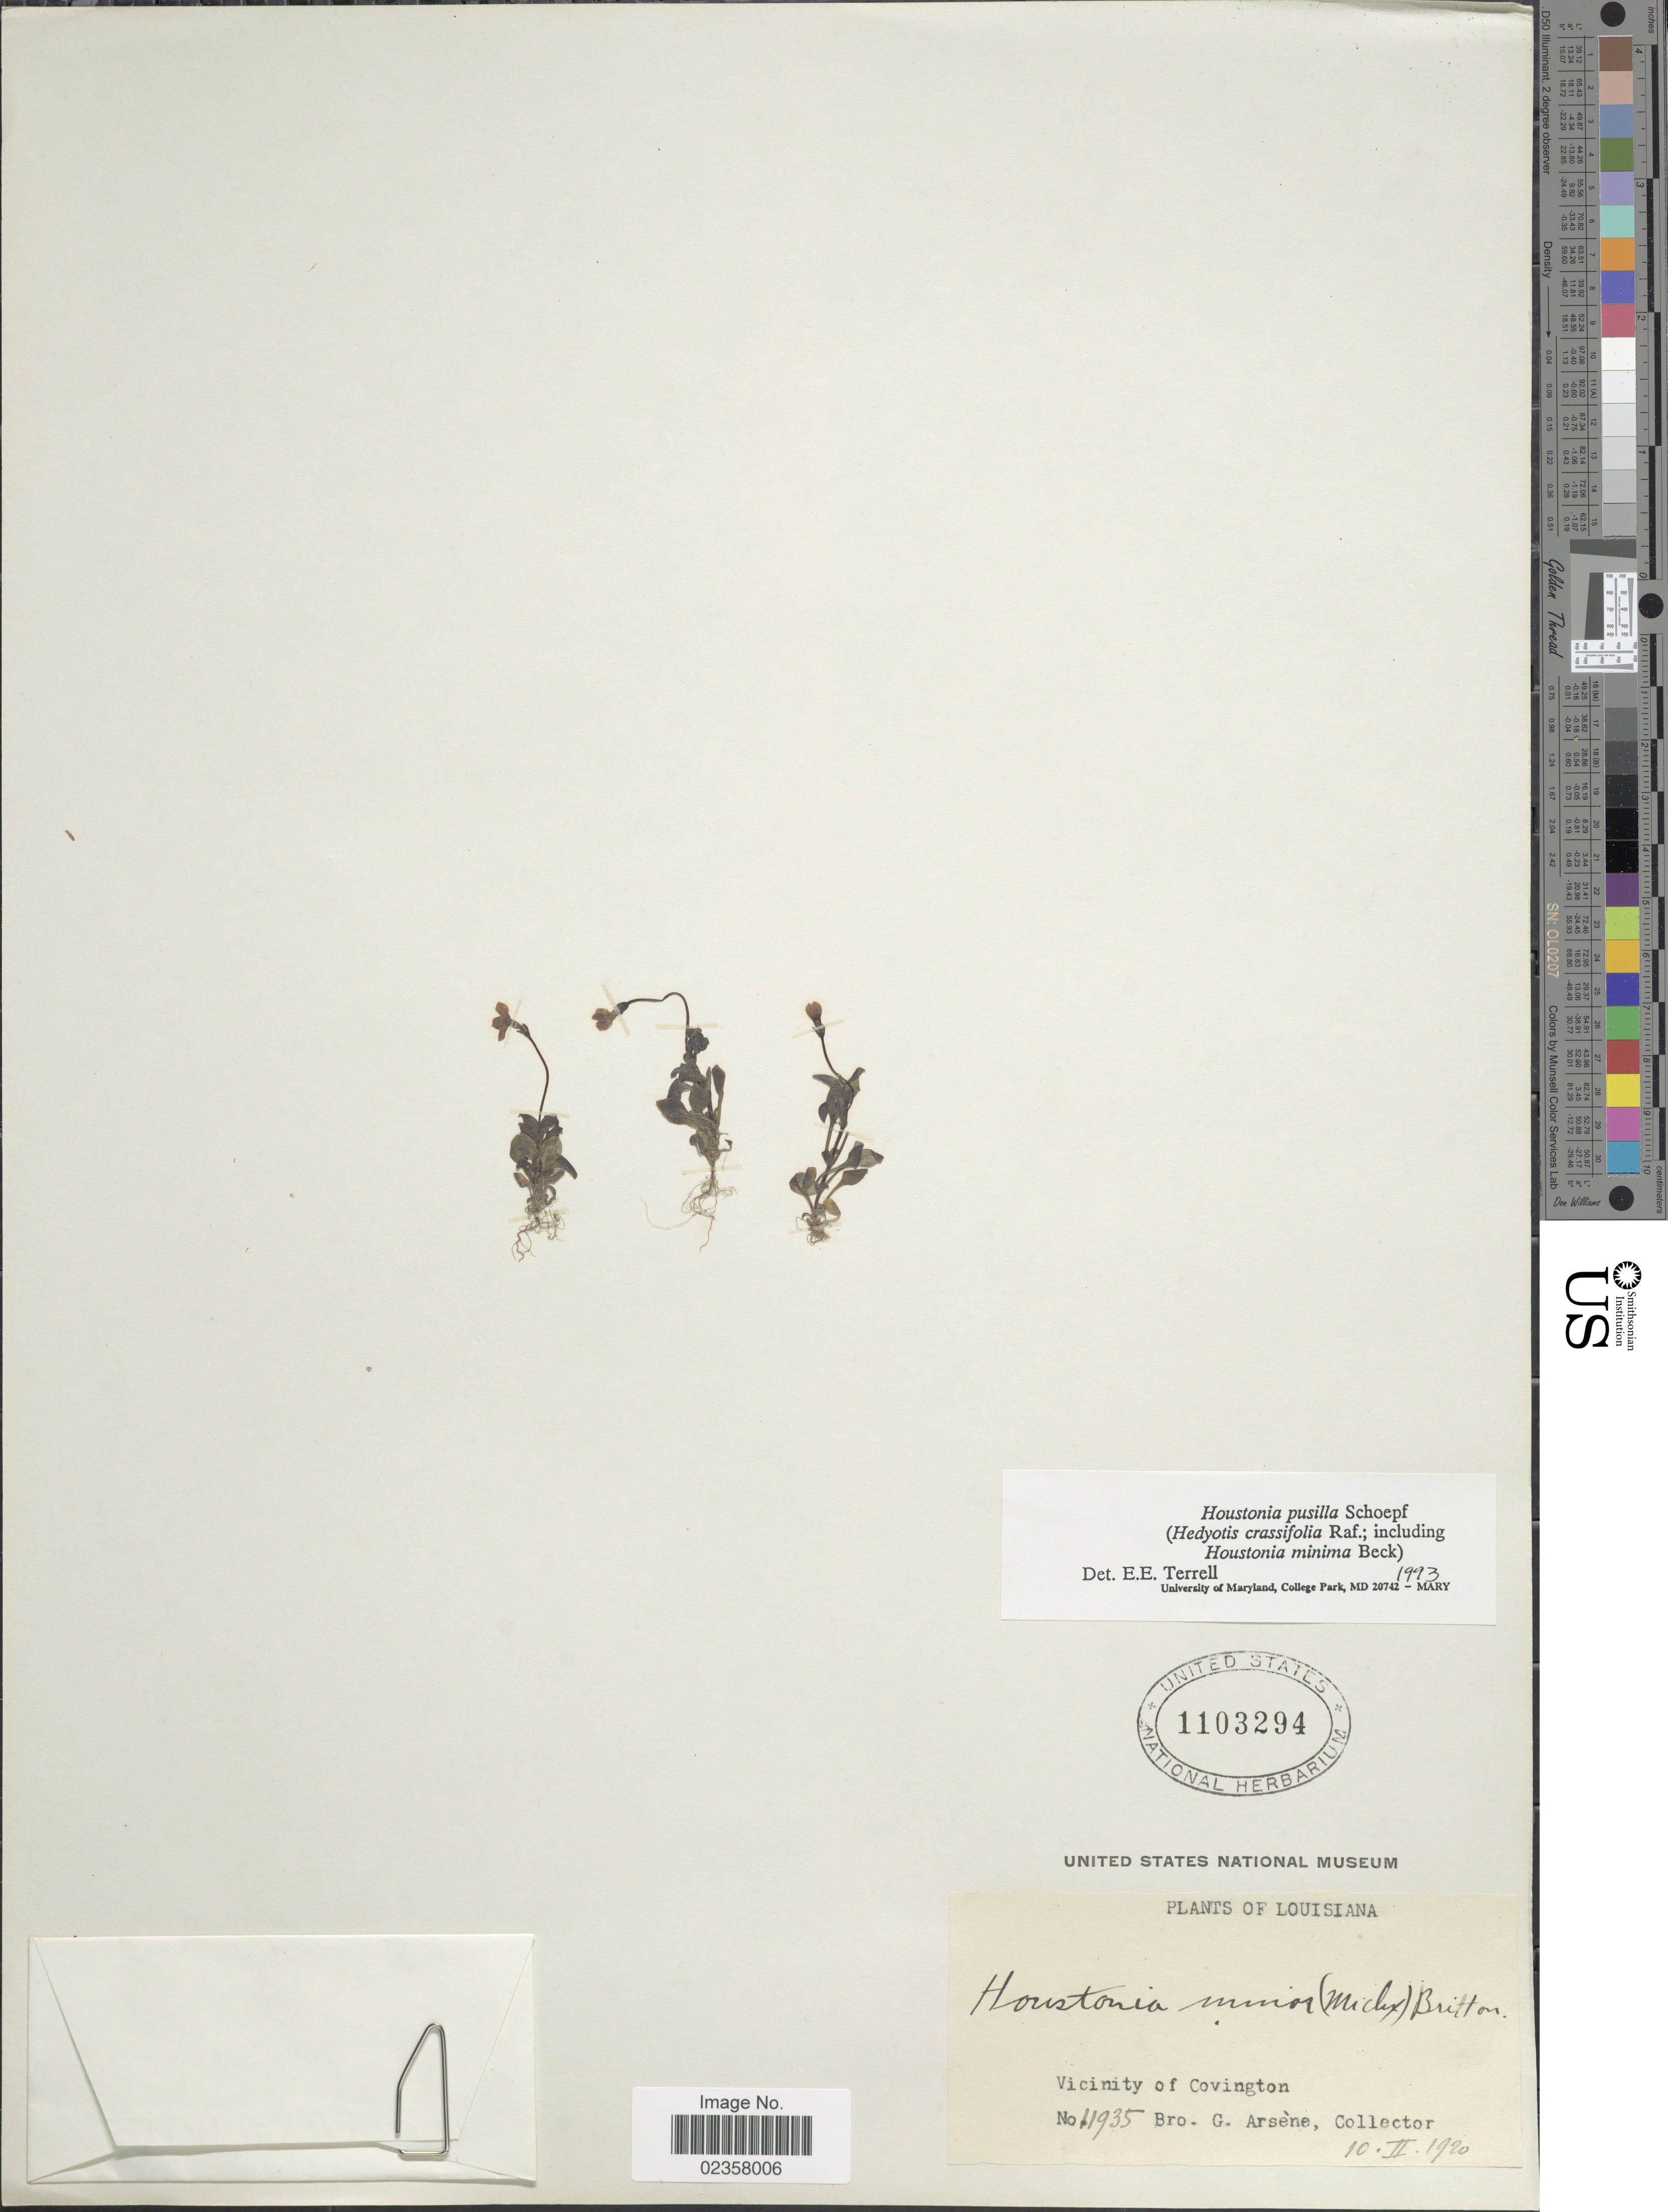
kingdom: Plantae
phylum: Tracheophyta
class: Magnoliopsida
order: Gentianales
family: Rubiaceae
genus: Houstonia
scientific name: Houstonia pusilla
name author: Schoepf.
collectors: Bro. G. Arsène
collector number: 11935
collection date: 1920-02-10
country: United States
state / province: Louisiana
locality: Vicinity of Covington.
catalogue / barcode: US 1103294